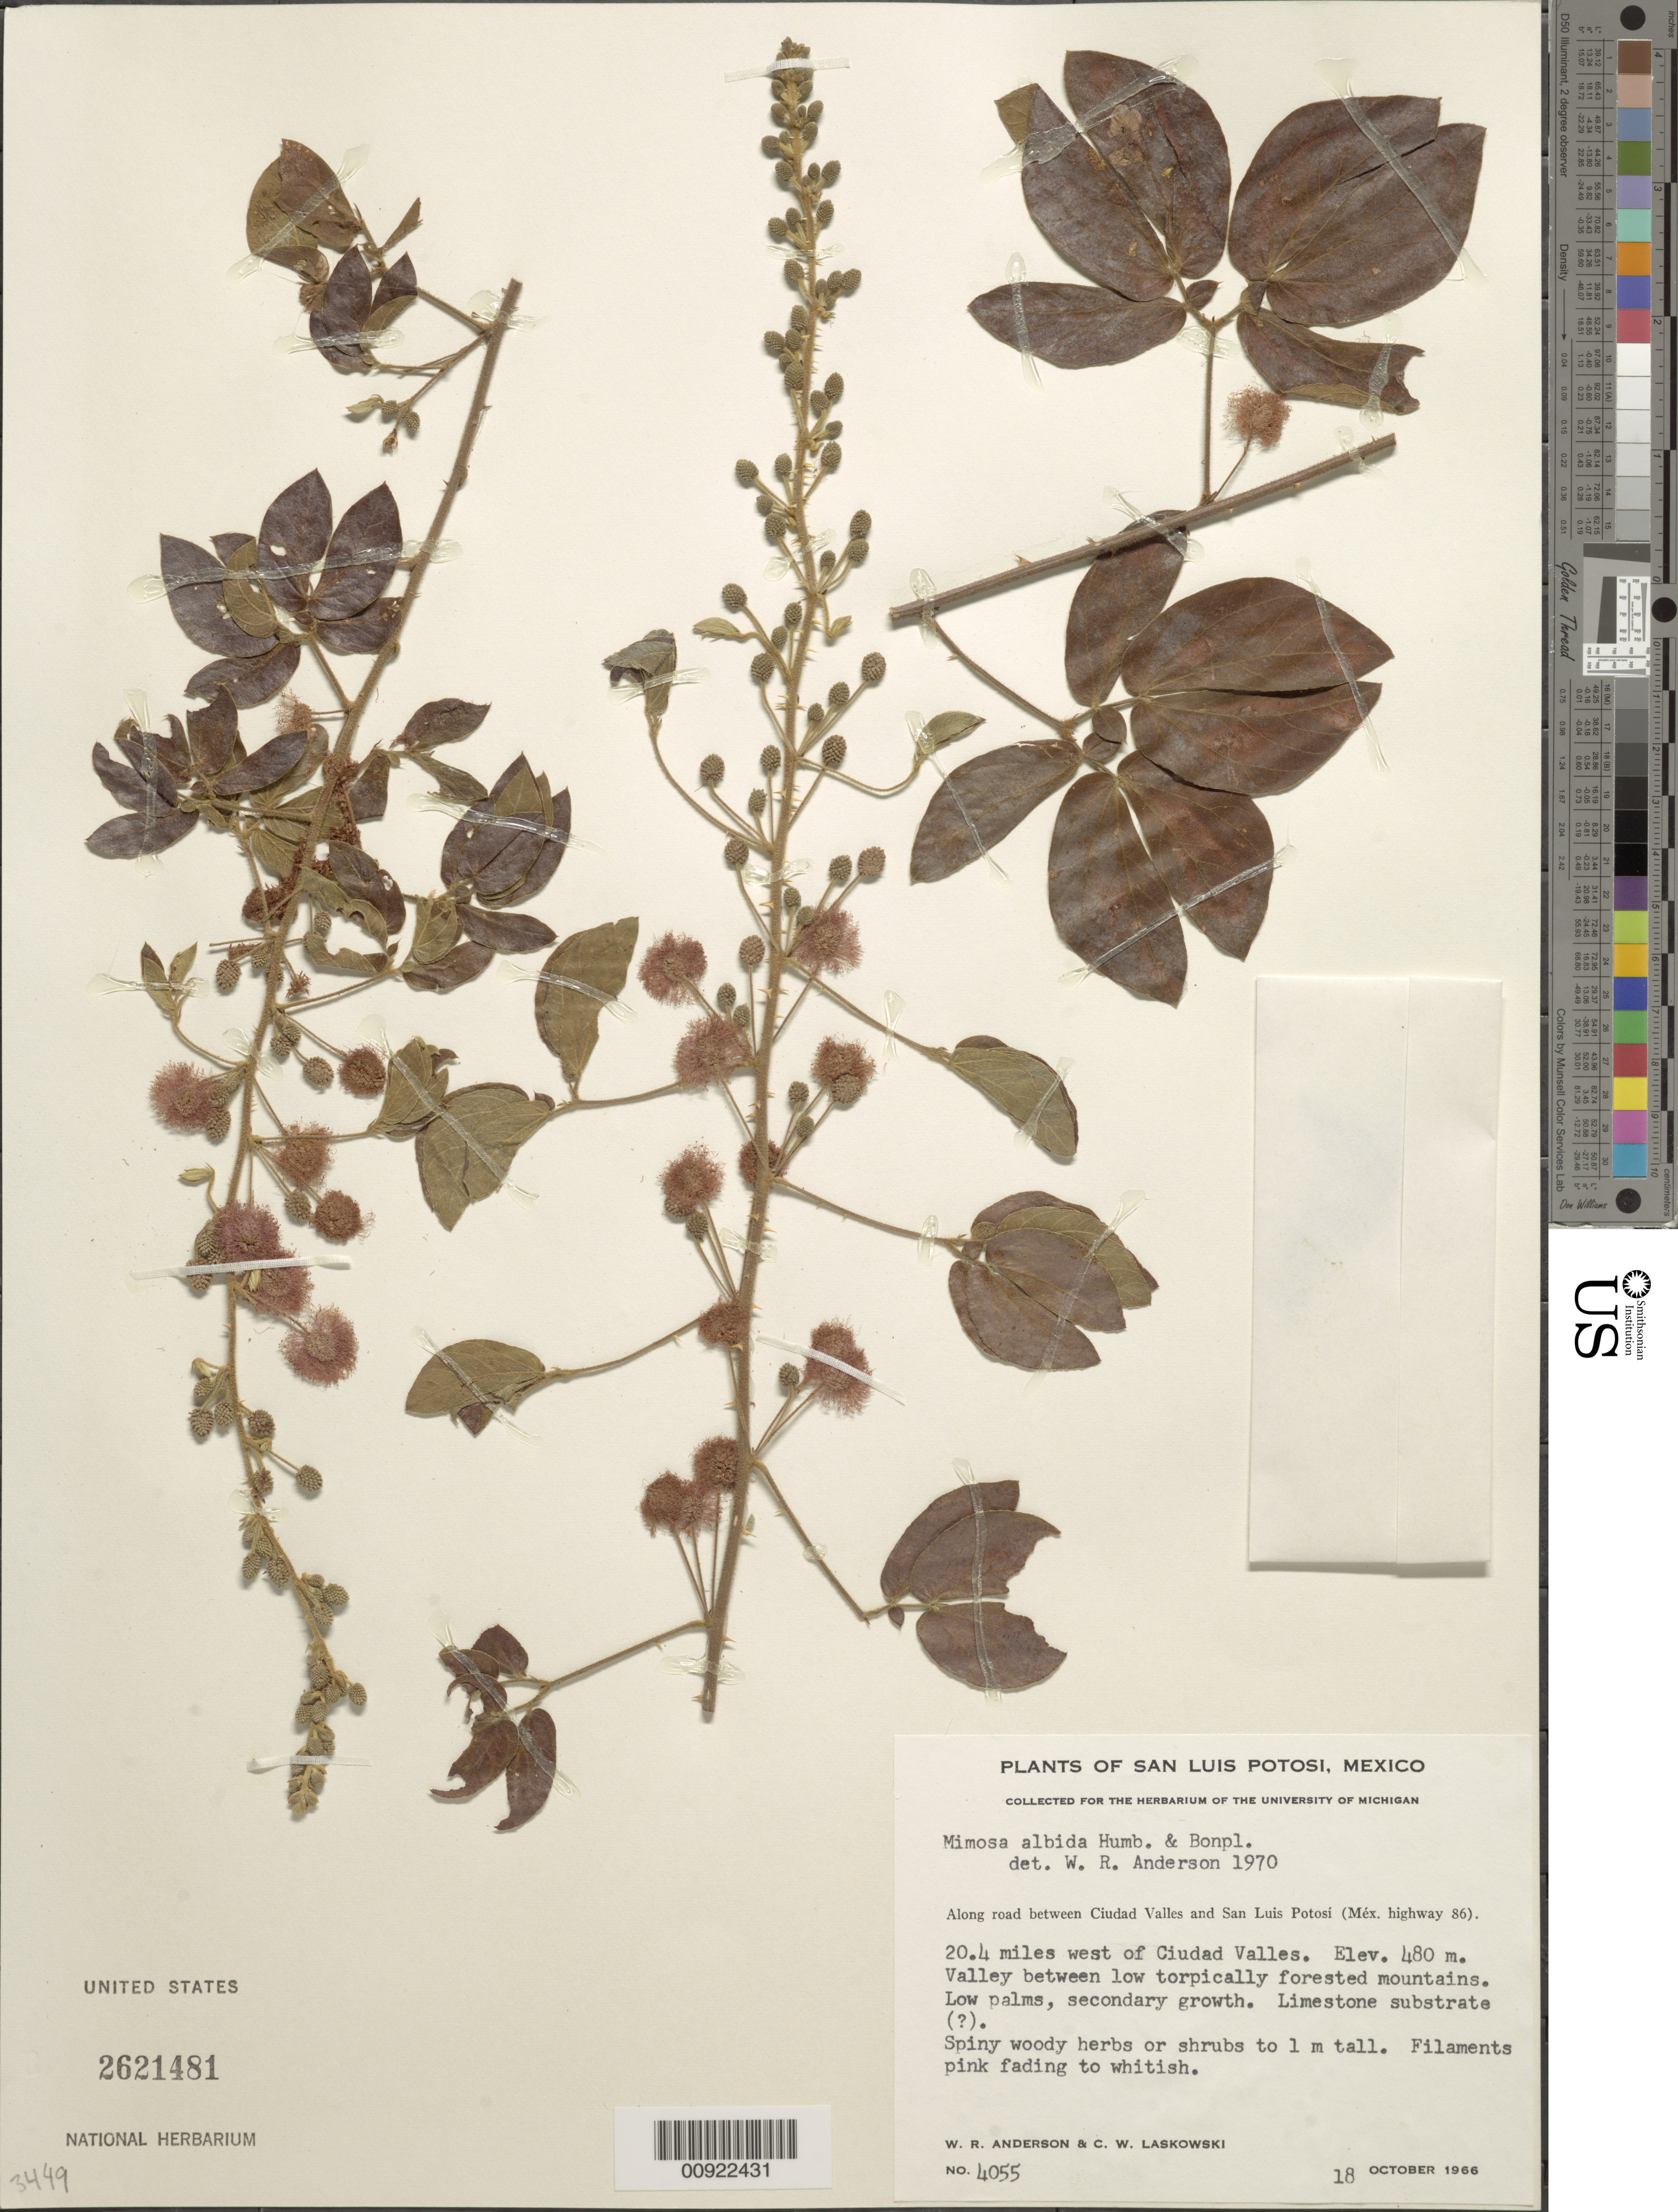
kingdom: Plantae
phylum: Tracheophyta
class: Magnoliopsida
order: Fabales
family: Fabaceae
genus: Mimosa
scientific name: Mimosa albida var. strigosa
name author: (Willd.) B.L. Rob.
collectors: W. R. Anderson & C. Laskowski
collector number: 4055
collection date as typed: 18 Oct 1966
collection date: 1966-10-18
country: Mexico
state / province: San Luis Potosí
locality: Along road between Ciudad Valles and San Luis Potosí (Méx. Highway 86). 20.4 miles west of Ciudad Valles.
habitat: Valley between low tropically forested mountains. Low palms, secondary growth. Limestone substrate (?).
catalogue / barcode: US 2621481